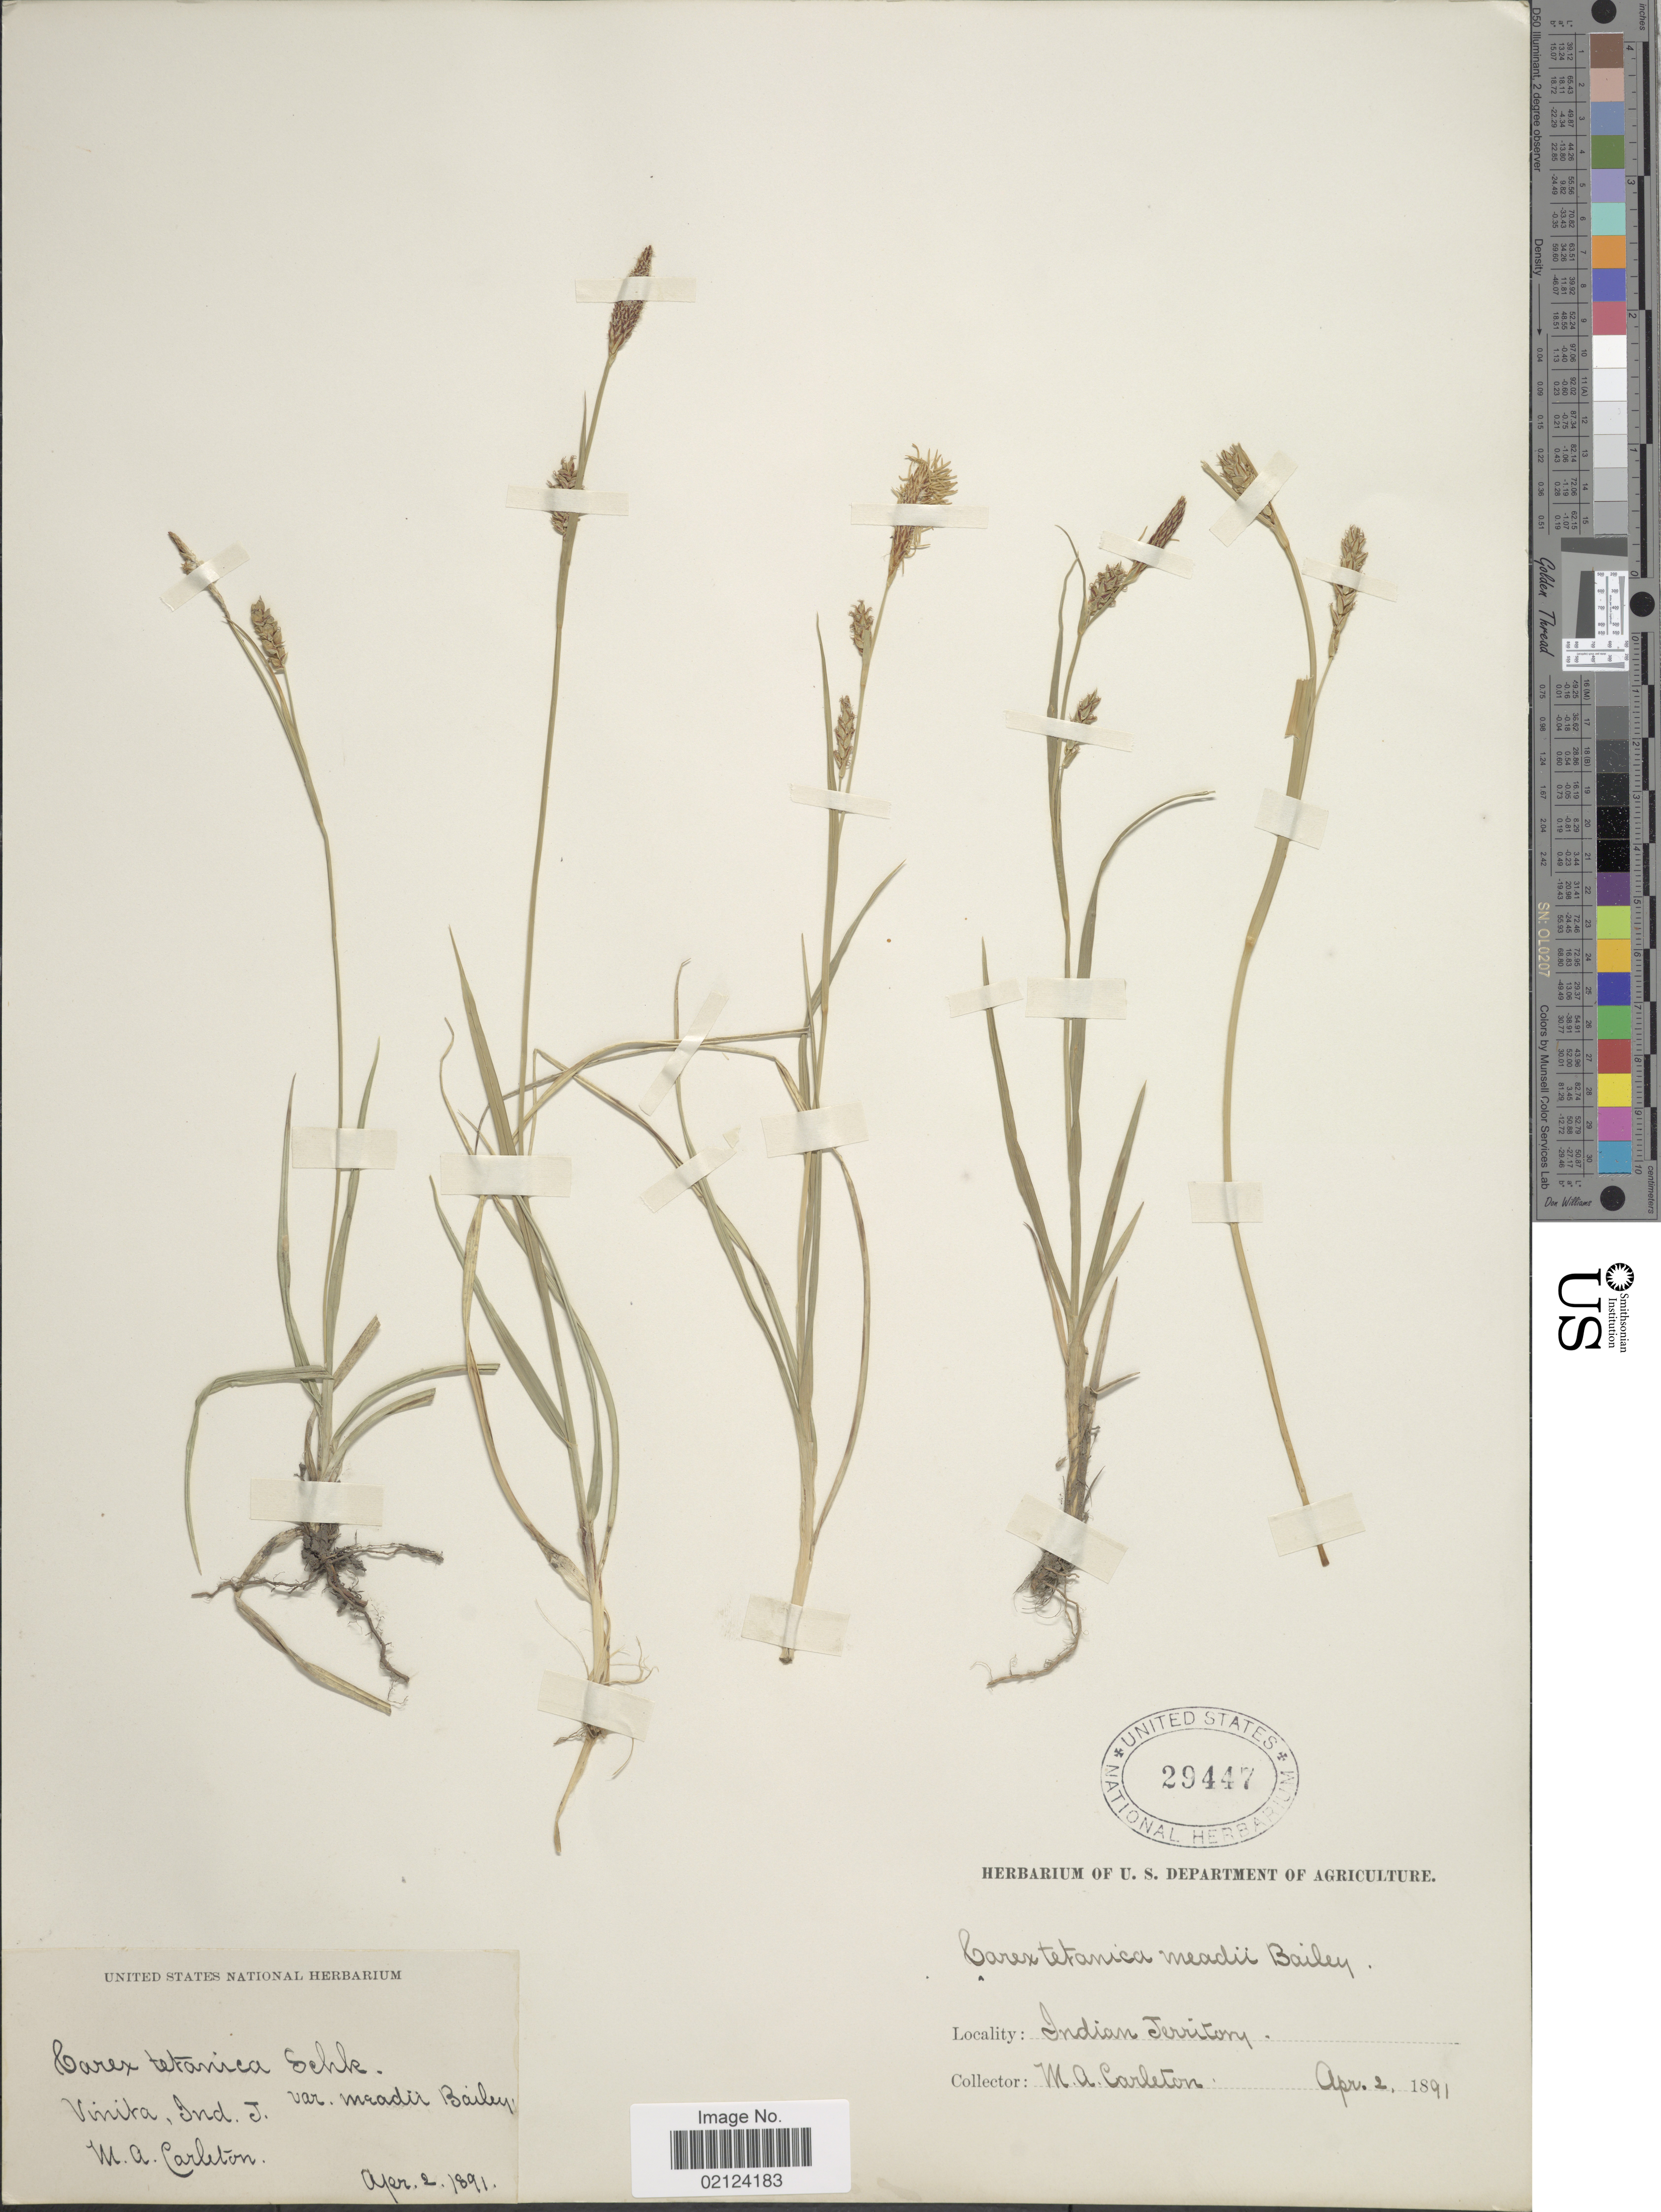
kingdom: Plantae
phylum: Tracheophyta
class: Liliopsida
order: Poales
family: Cyperaceae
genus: Carex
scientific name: Carex meadii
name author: Dewey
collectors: M. A. Carleton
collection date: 1891-04-02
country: United States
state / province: Oklahoma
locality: Indian Territory. Vinita, Ind. T.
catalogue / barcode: US 29447